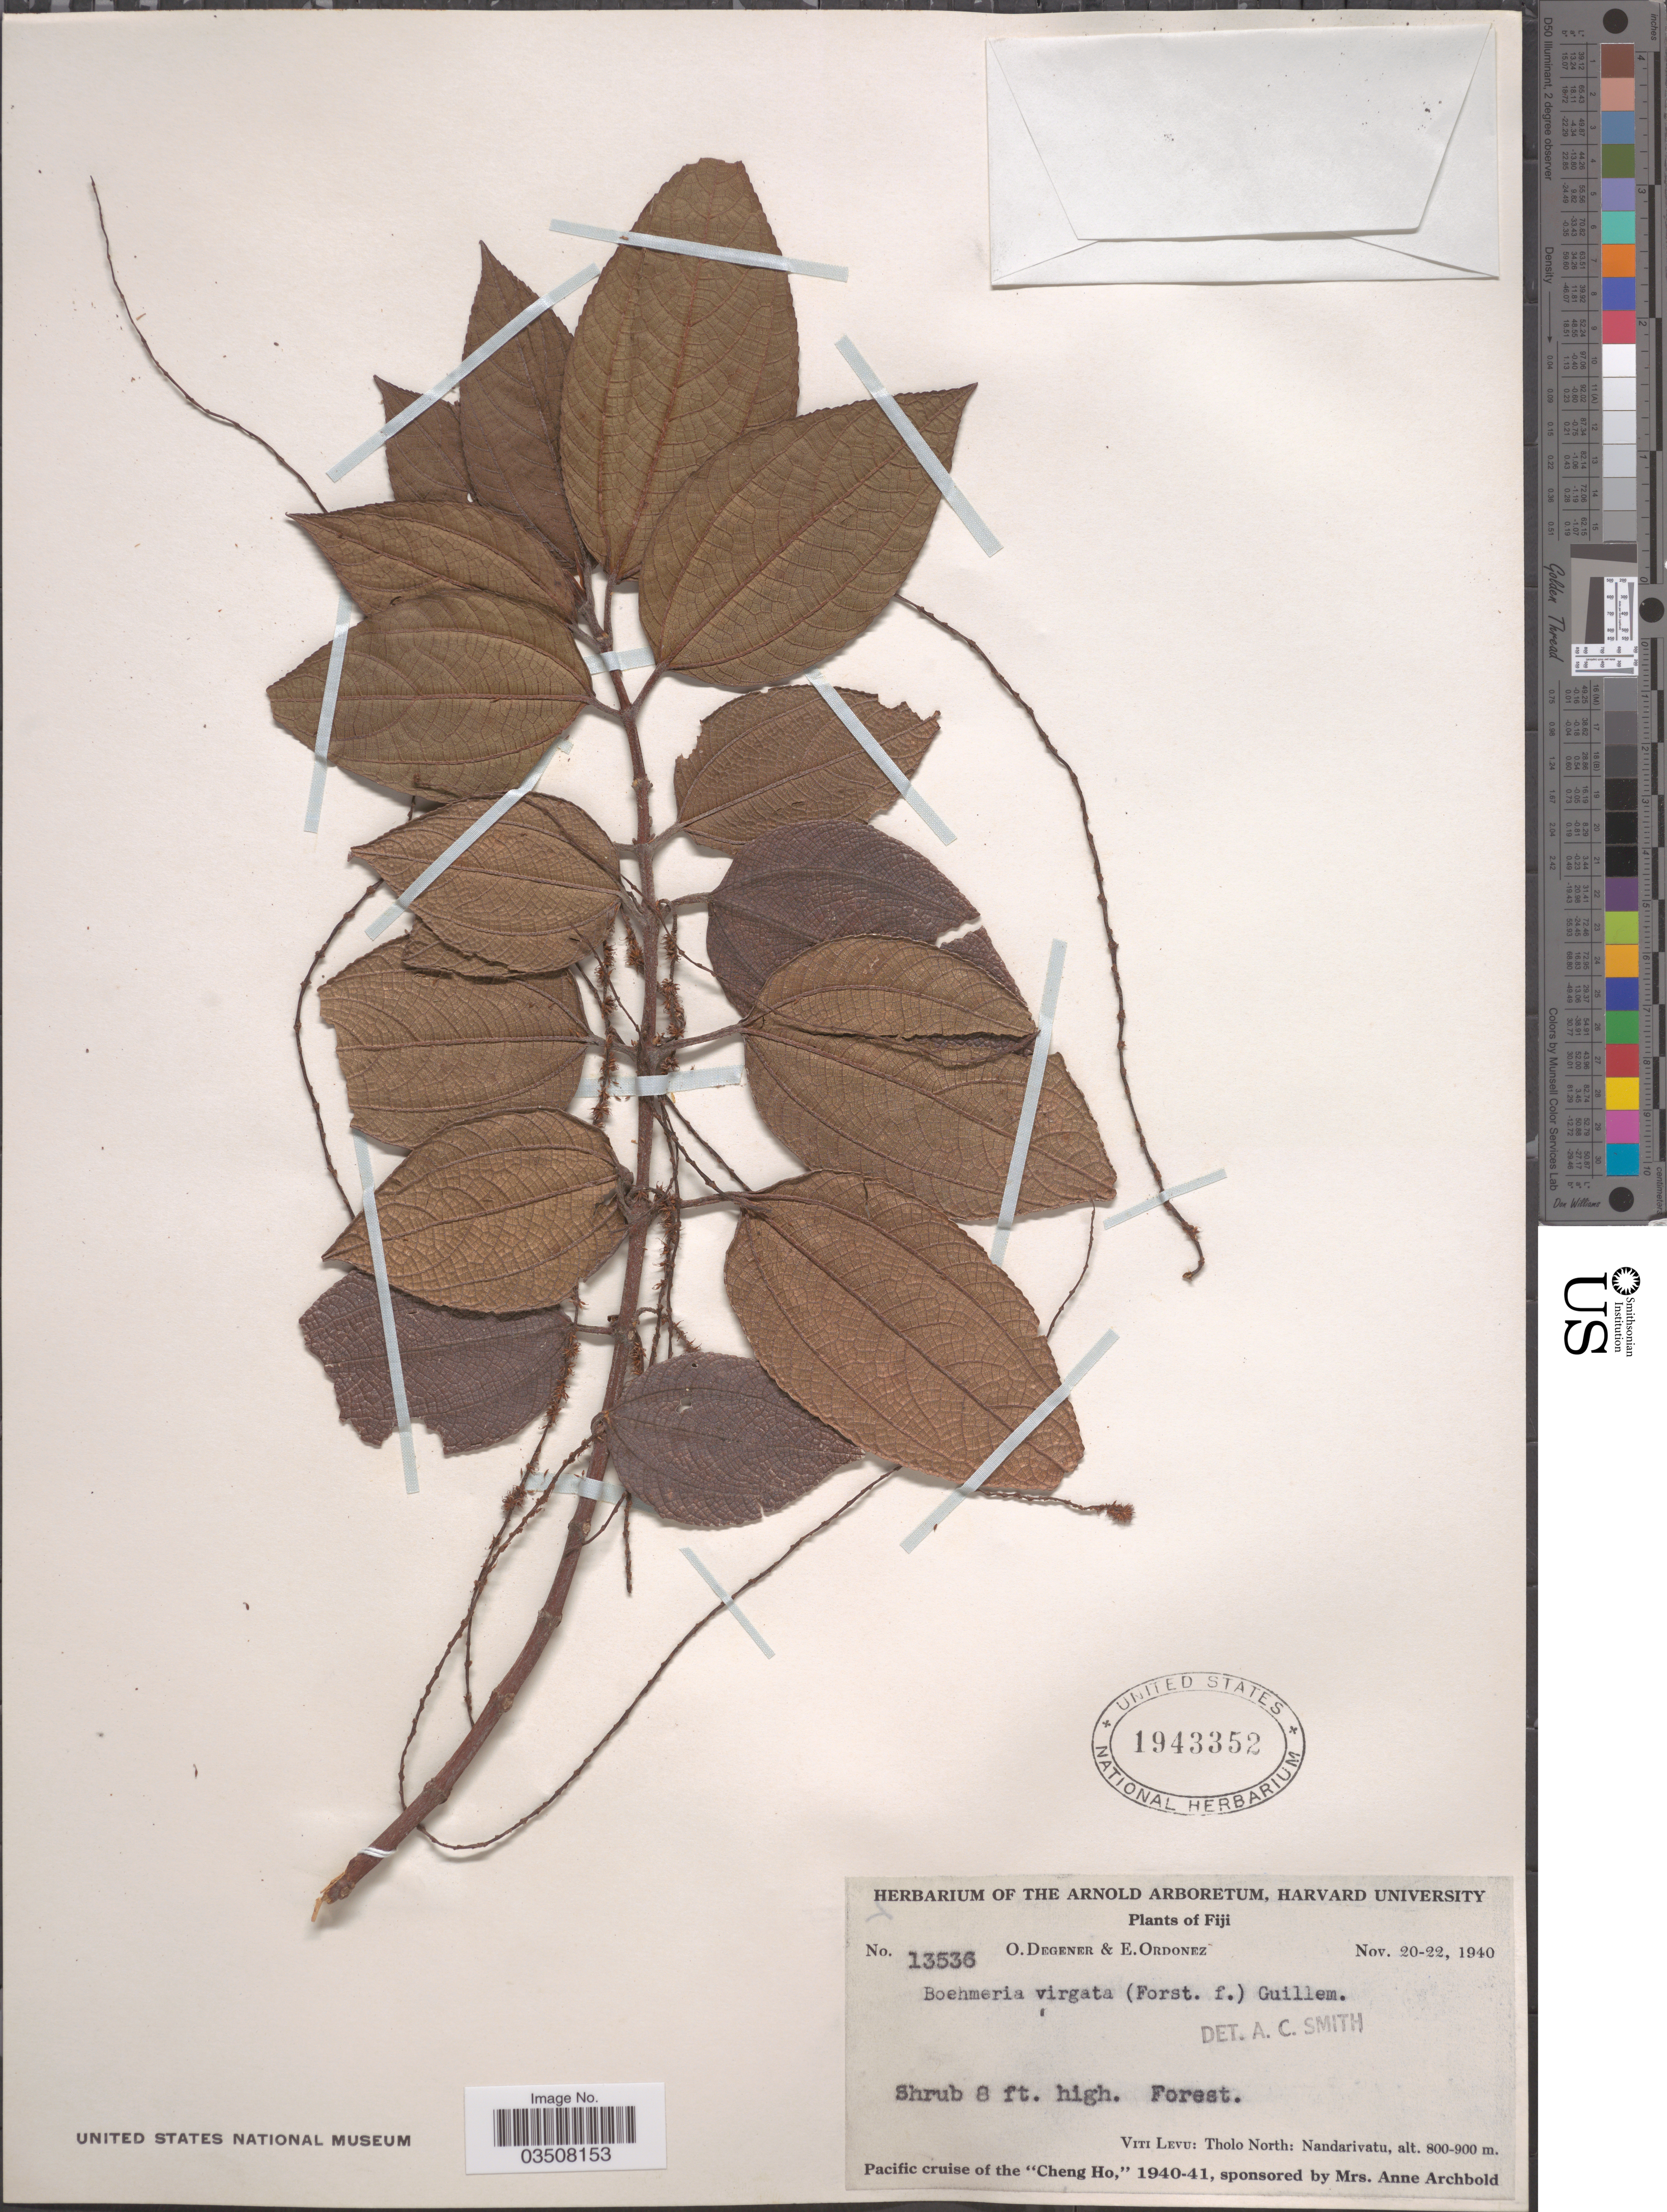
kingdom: Plantae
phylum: Tracheophyta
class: Magnoliopsida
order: Rosales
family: Urticaceae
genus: Boehmeria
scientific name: Boehmeria virgata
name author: (G. Forst.) Guill.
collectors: O. Degener & E. Ordonez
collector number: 13536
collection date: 1940-11-20/1940-11-22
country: Fiji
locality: Viti Levu: Tholo North: Nandarivatu.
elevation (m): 800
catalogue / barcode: US 1943352